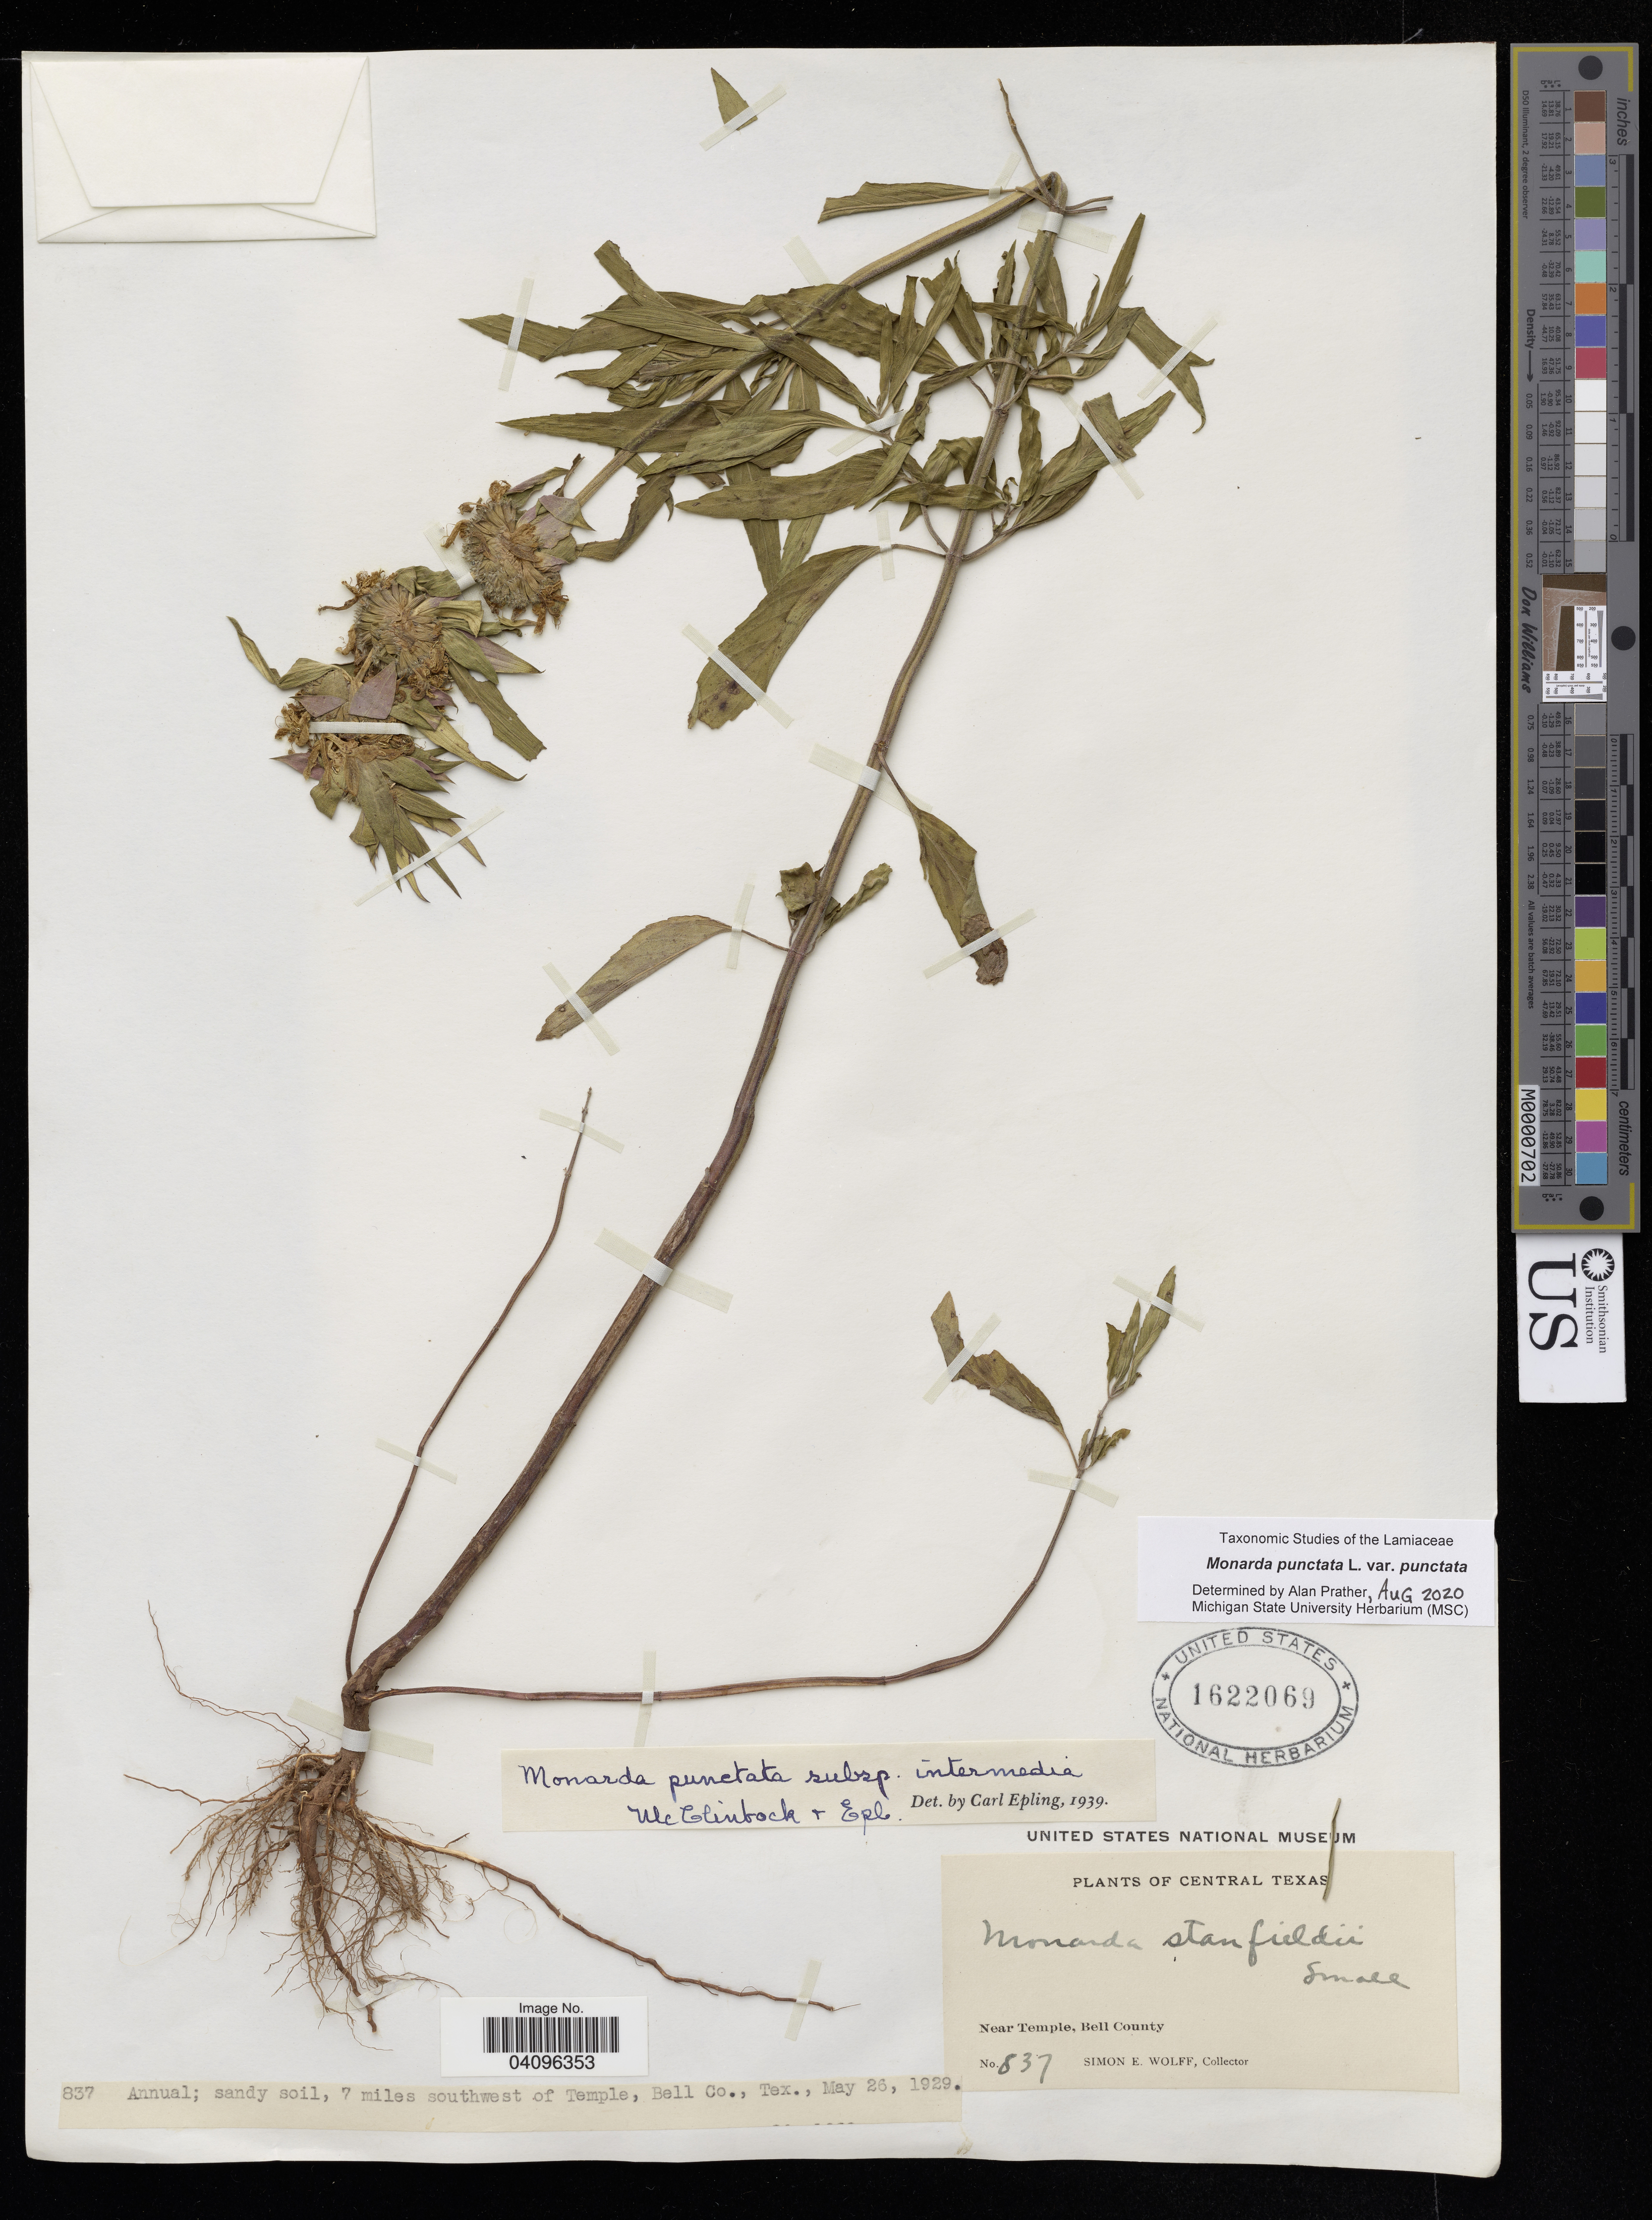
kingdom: Plantae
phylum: Tracheophyta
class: Magnoliopsida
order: Lamiales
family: Lamiaceae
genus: Monarda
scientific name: Monarda punctata var. punctata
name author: L.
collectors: S. E. Wolff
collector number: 837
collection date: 1929-05-26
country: United States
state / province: Texas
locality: Central Texas, . 7 miles southwest of Temple, Bell Co.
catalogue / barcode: US 1622069